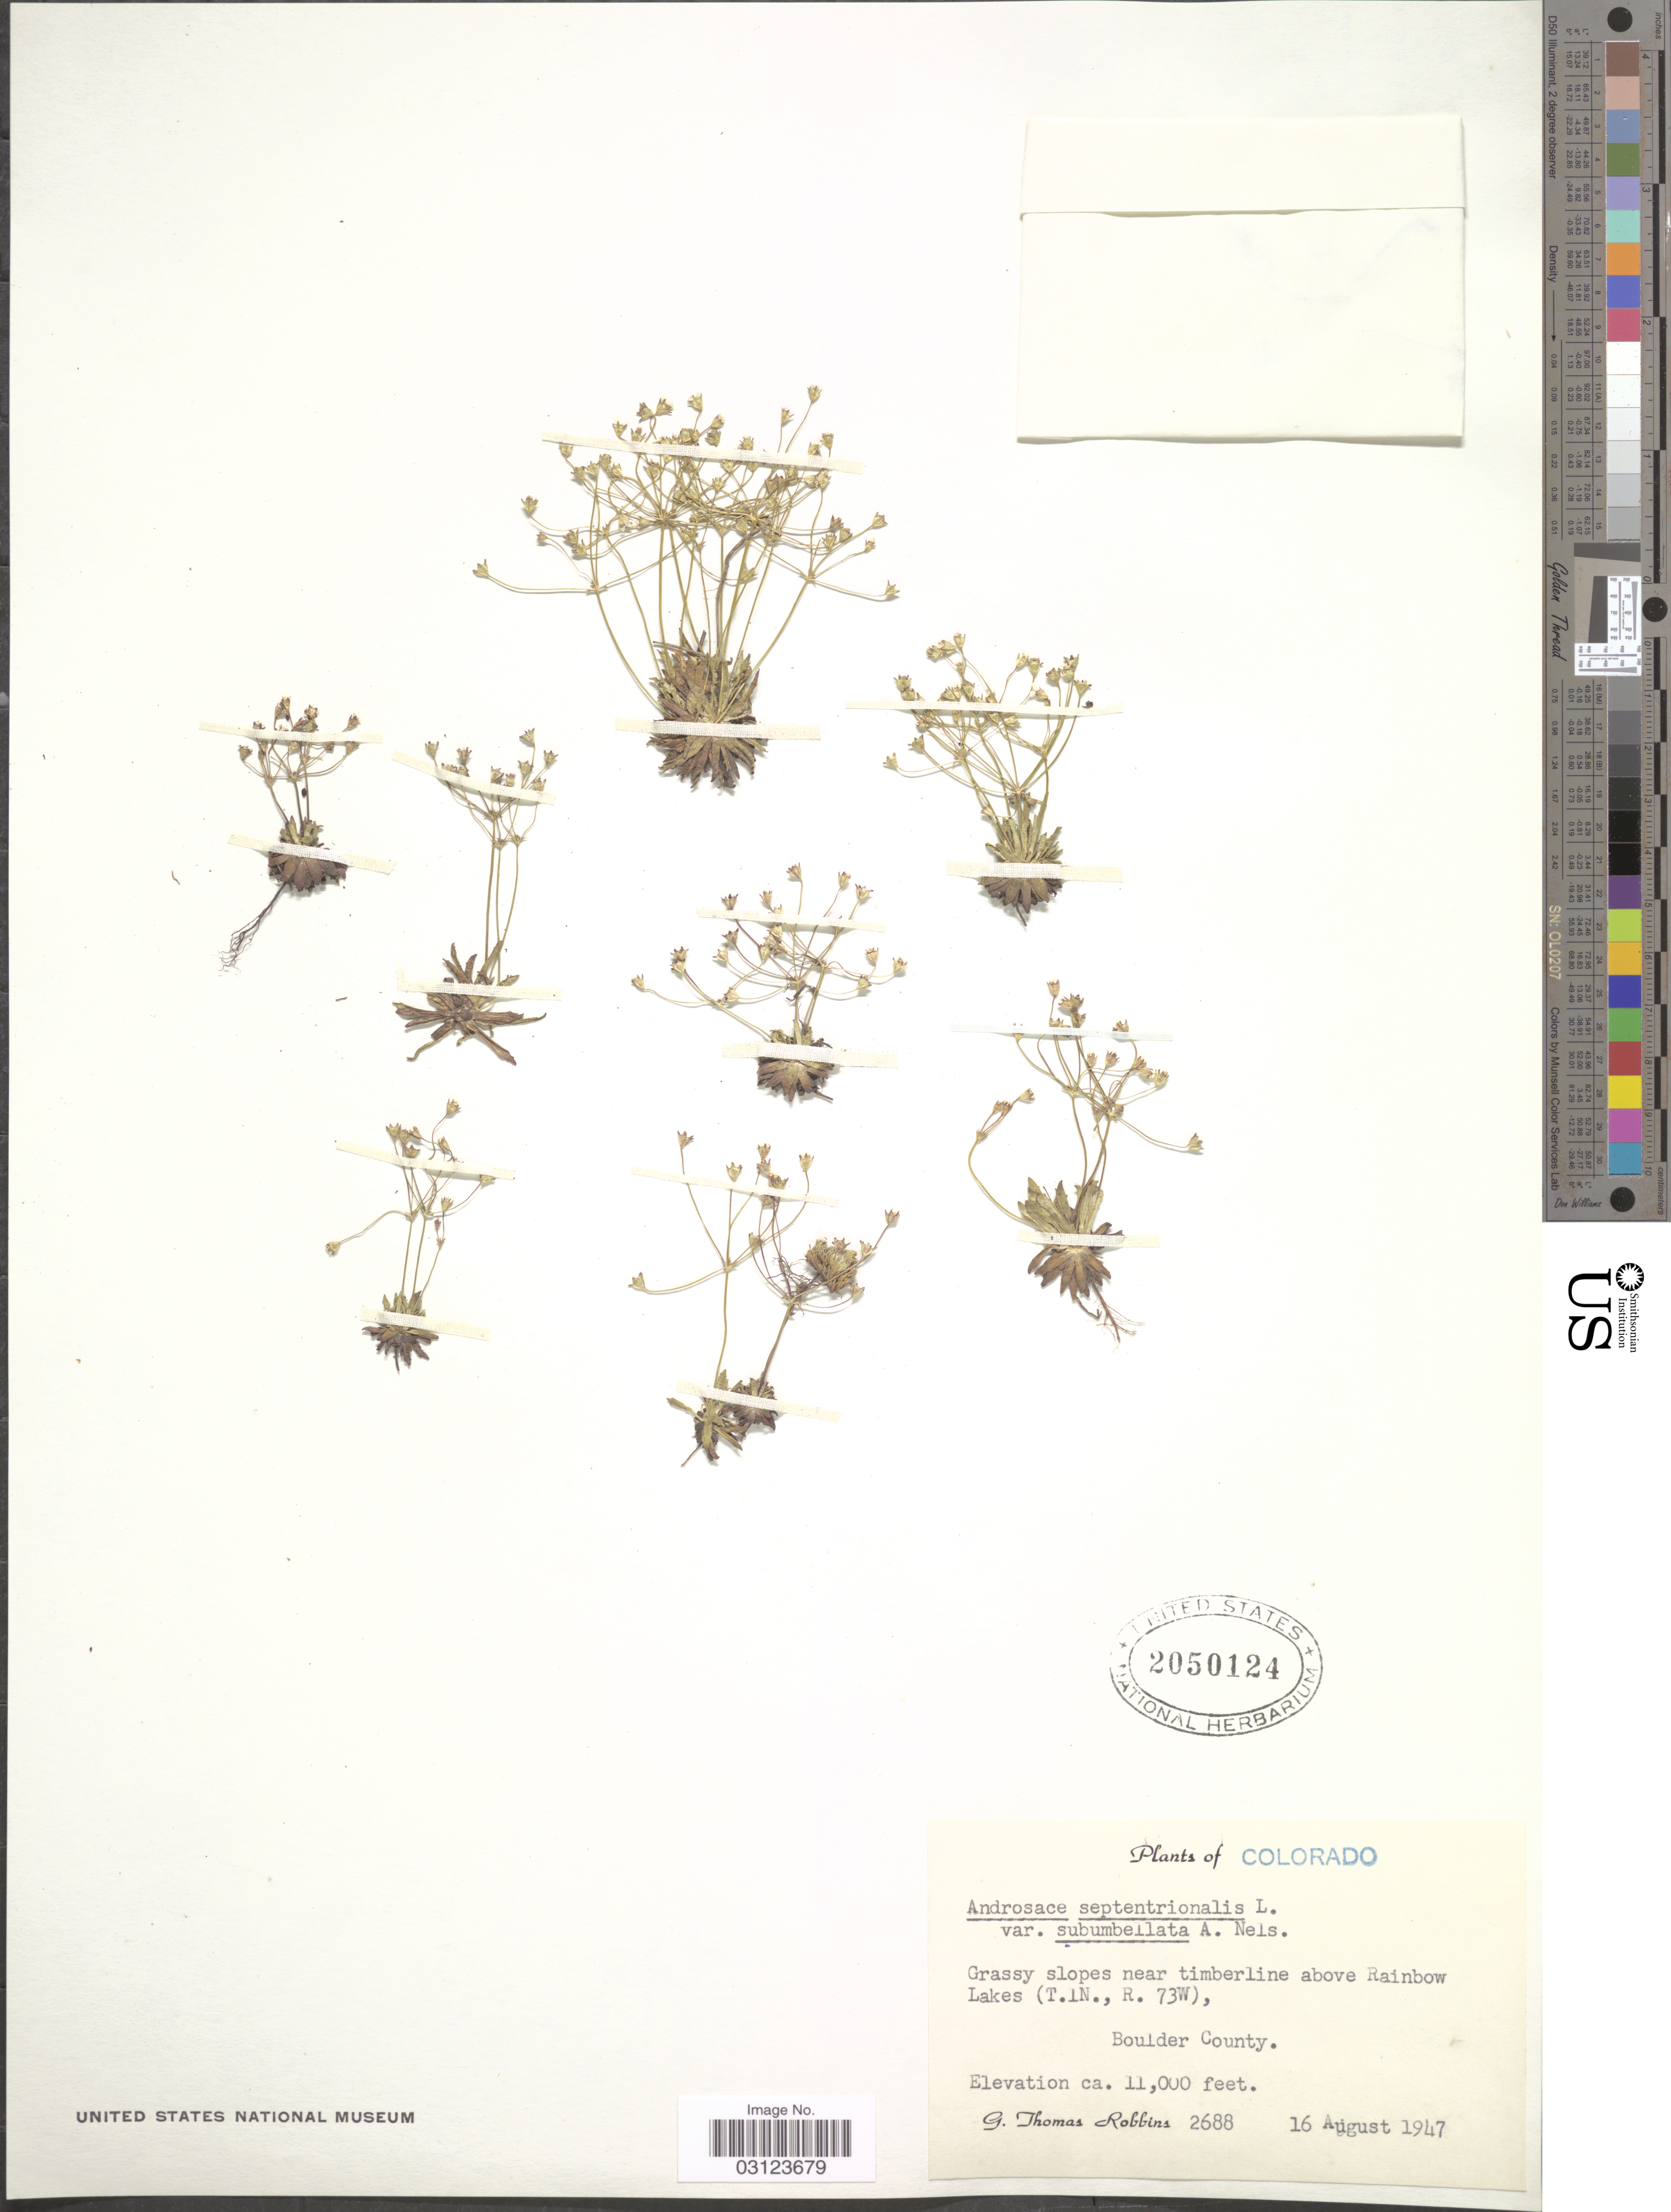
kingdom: Plantae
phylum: Tracheophyta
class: Magnoliopsida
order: Ericales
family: Primulaceae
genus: Androsace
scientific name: Androsace septentrionalis subsp. subumbellata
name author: (A. Nelson) G.T. Robbins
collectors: G. T. Robbins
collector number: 2688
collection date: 1947-08-16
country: United States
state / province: Colorado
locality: Grassy slopes near timberline above Rainbow Lakes (T.1N., R.73W), Boulder County.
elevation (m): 3353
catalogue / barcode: US 2050124